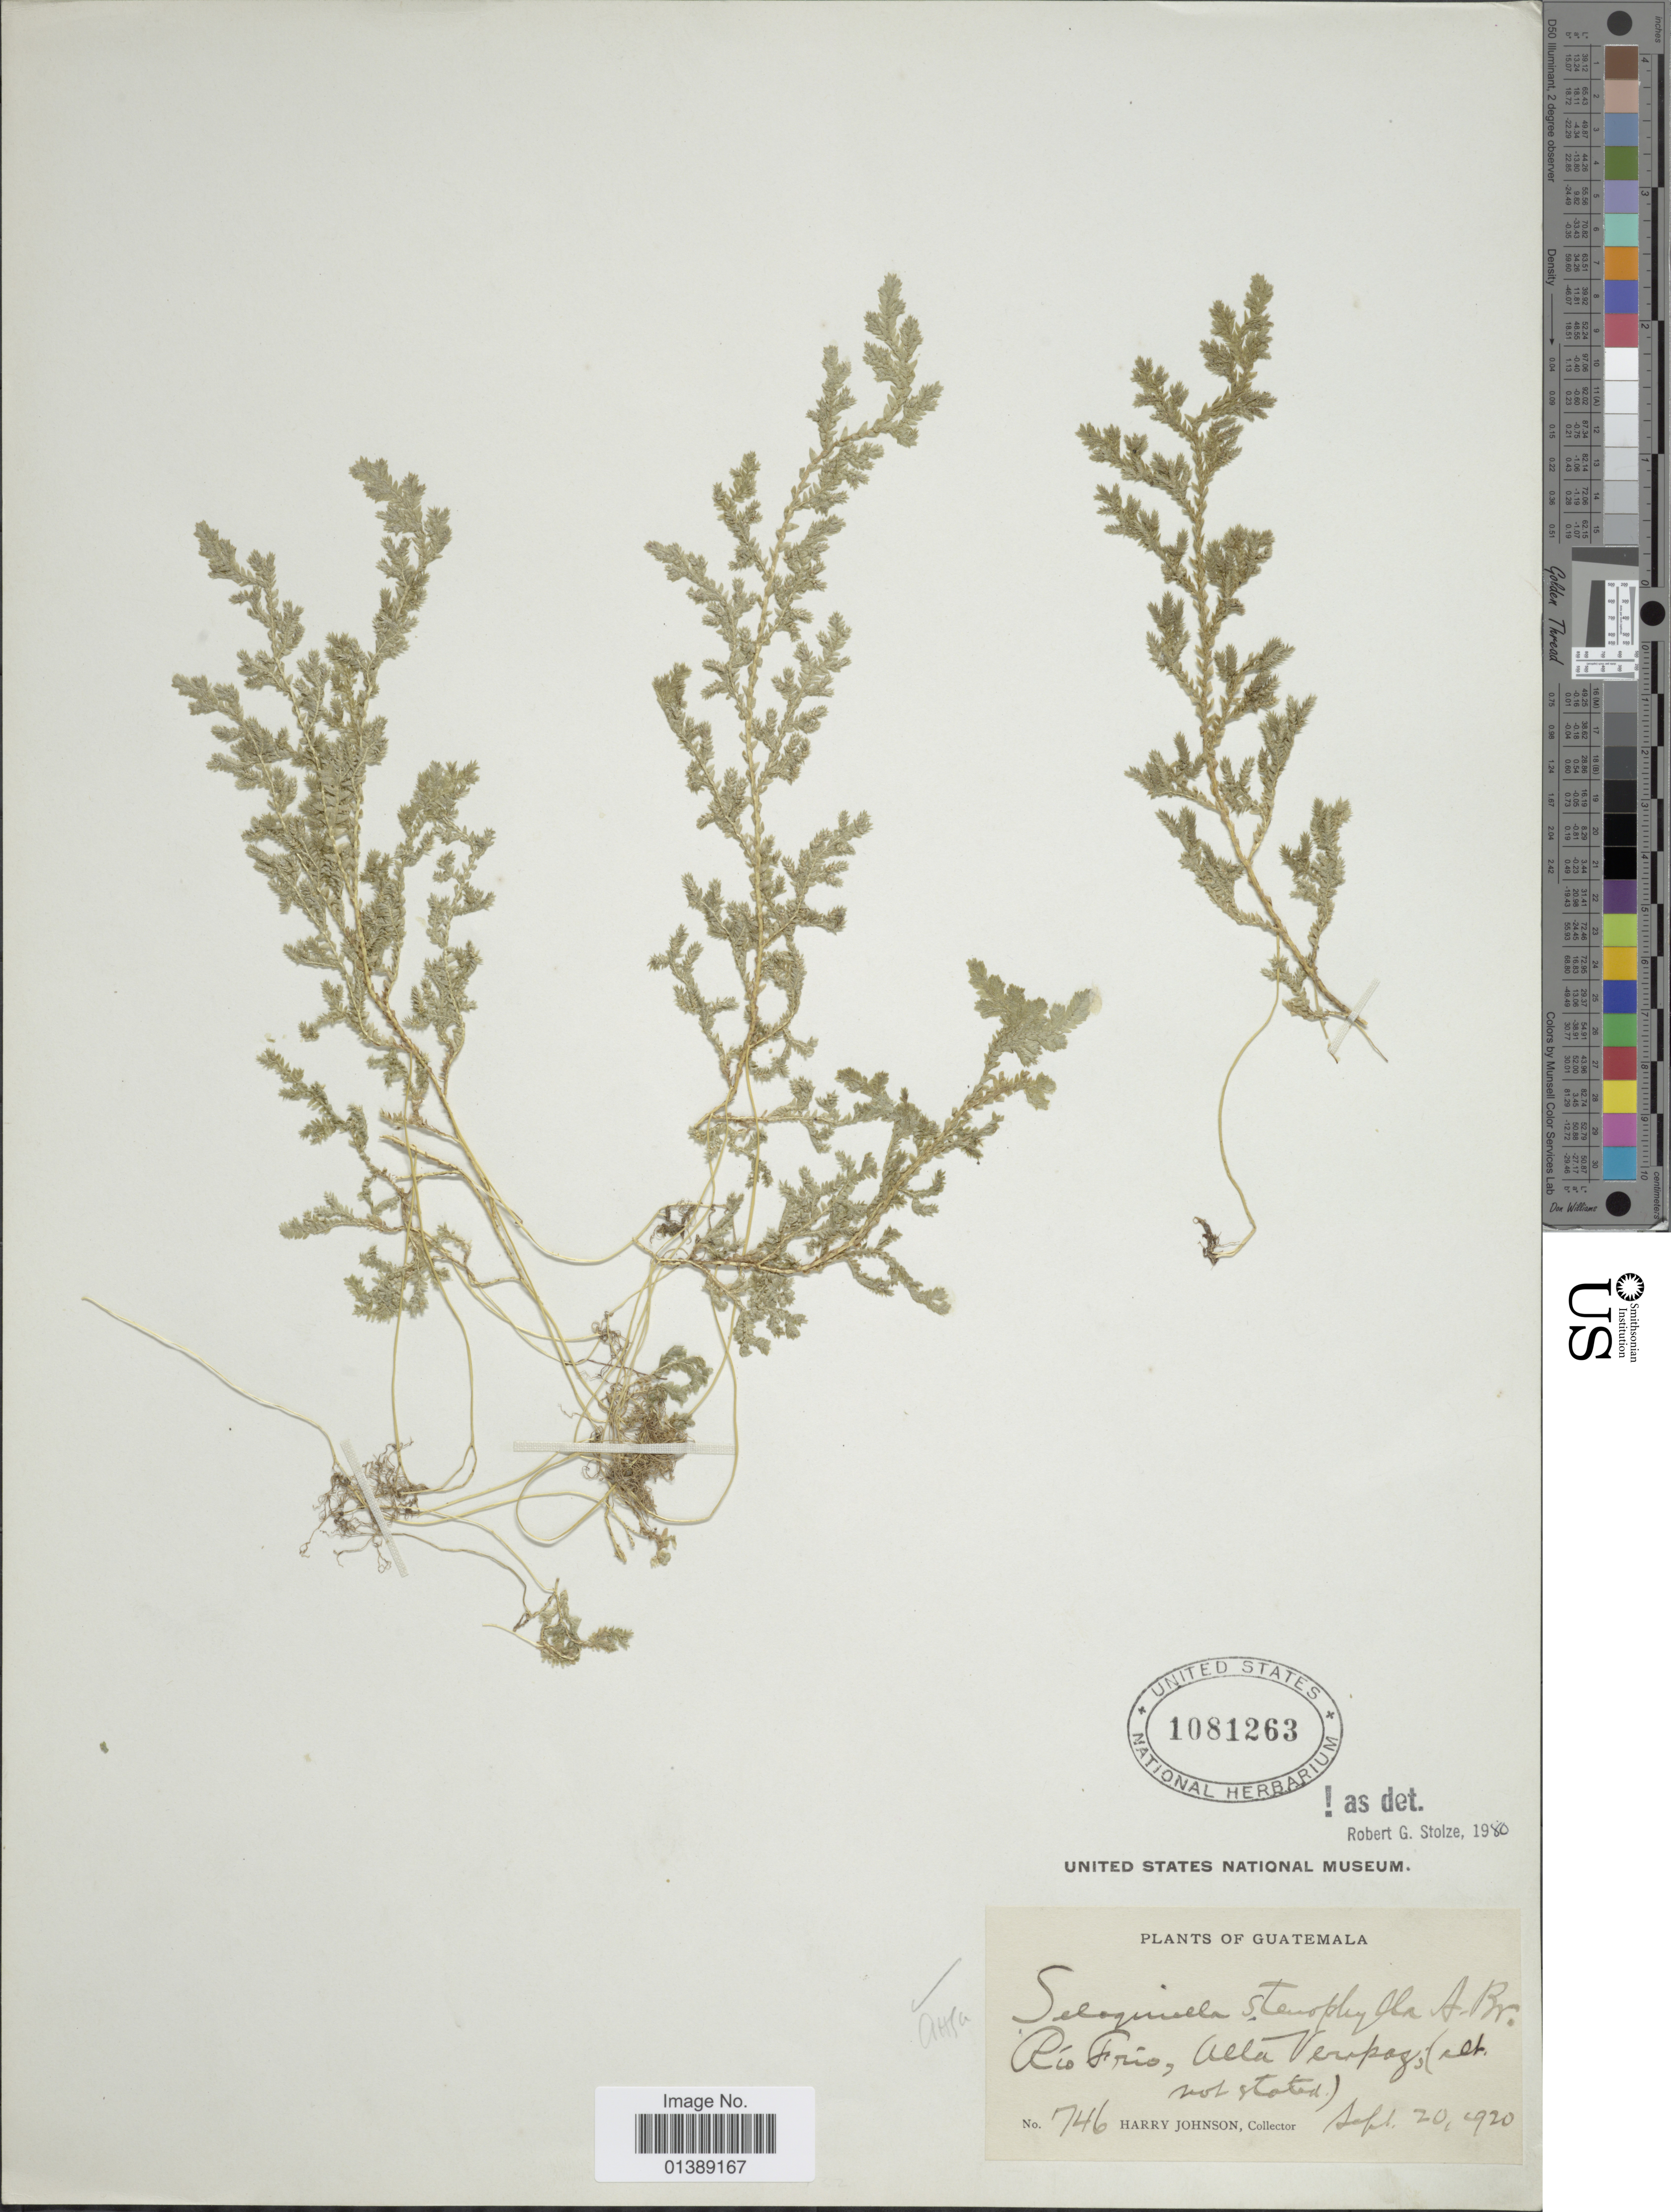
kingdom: Plantae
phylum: Tracheophyta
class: Lycopodiopsida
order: Selaginellales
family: Selaginellaceae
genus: Selaginella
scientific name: Selaginella stenophylla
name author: A. Braun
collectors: H. Johnson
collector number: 746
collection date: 1920-09-20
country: Guatemala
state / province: Alta Verapaz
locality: Río Frío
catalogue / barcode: US 1081263